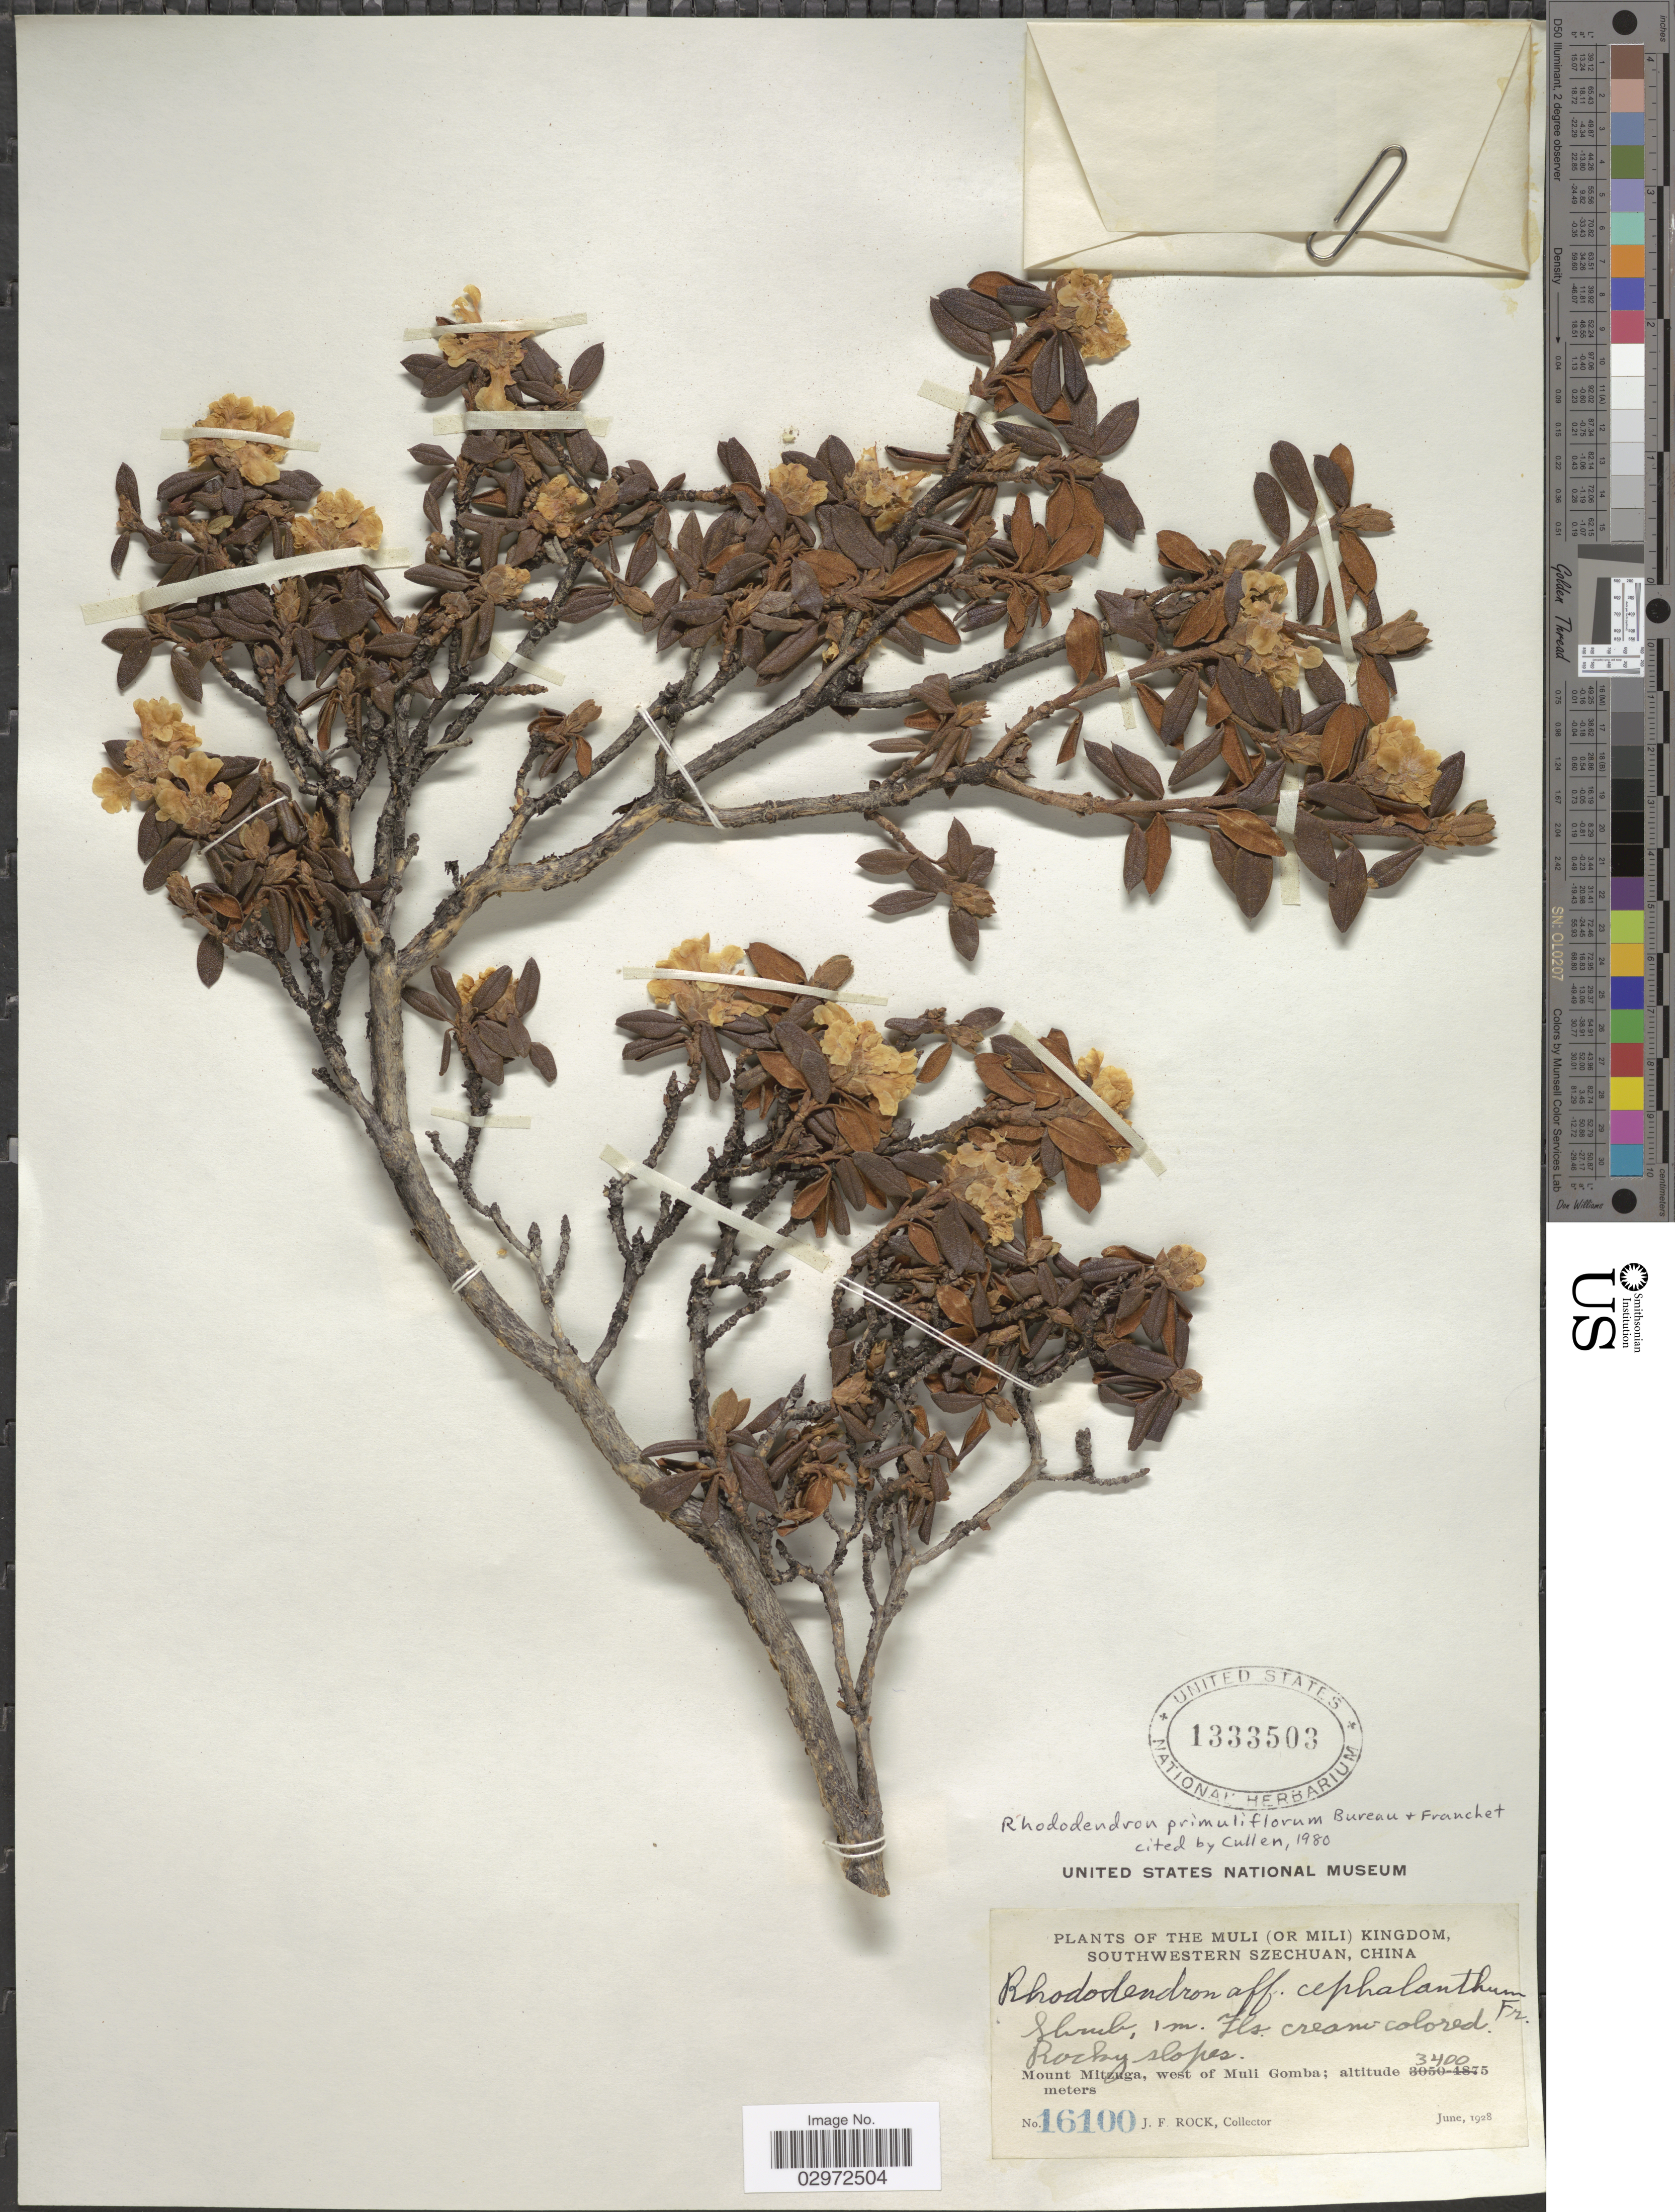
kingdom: Plantae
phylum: Tracheophyta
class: Magnoliopsida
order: Ericales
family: Ericaceae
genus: Rhododendron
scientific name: Rhododendron primuliflorum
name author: É. Bureau & Franch.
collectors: J. Rock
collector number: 16100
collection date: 1928-06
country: China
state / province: Sichuan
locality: The Muli (Or Mili) Kingdom, Southwestern Szechuan, Mount Mitzuga, west of Muli Gomba.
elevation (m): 3400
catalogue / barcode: US 1333503